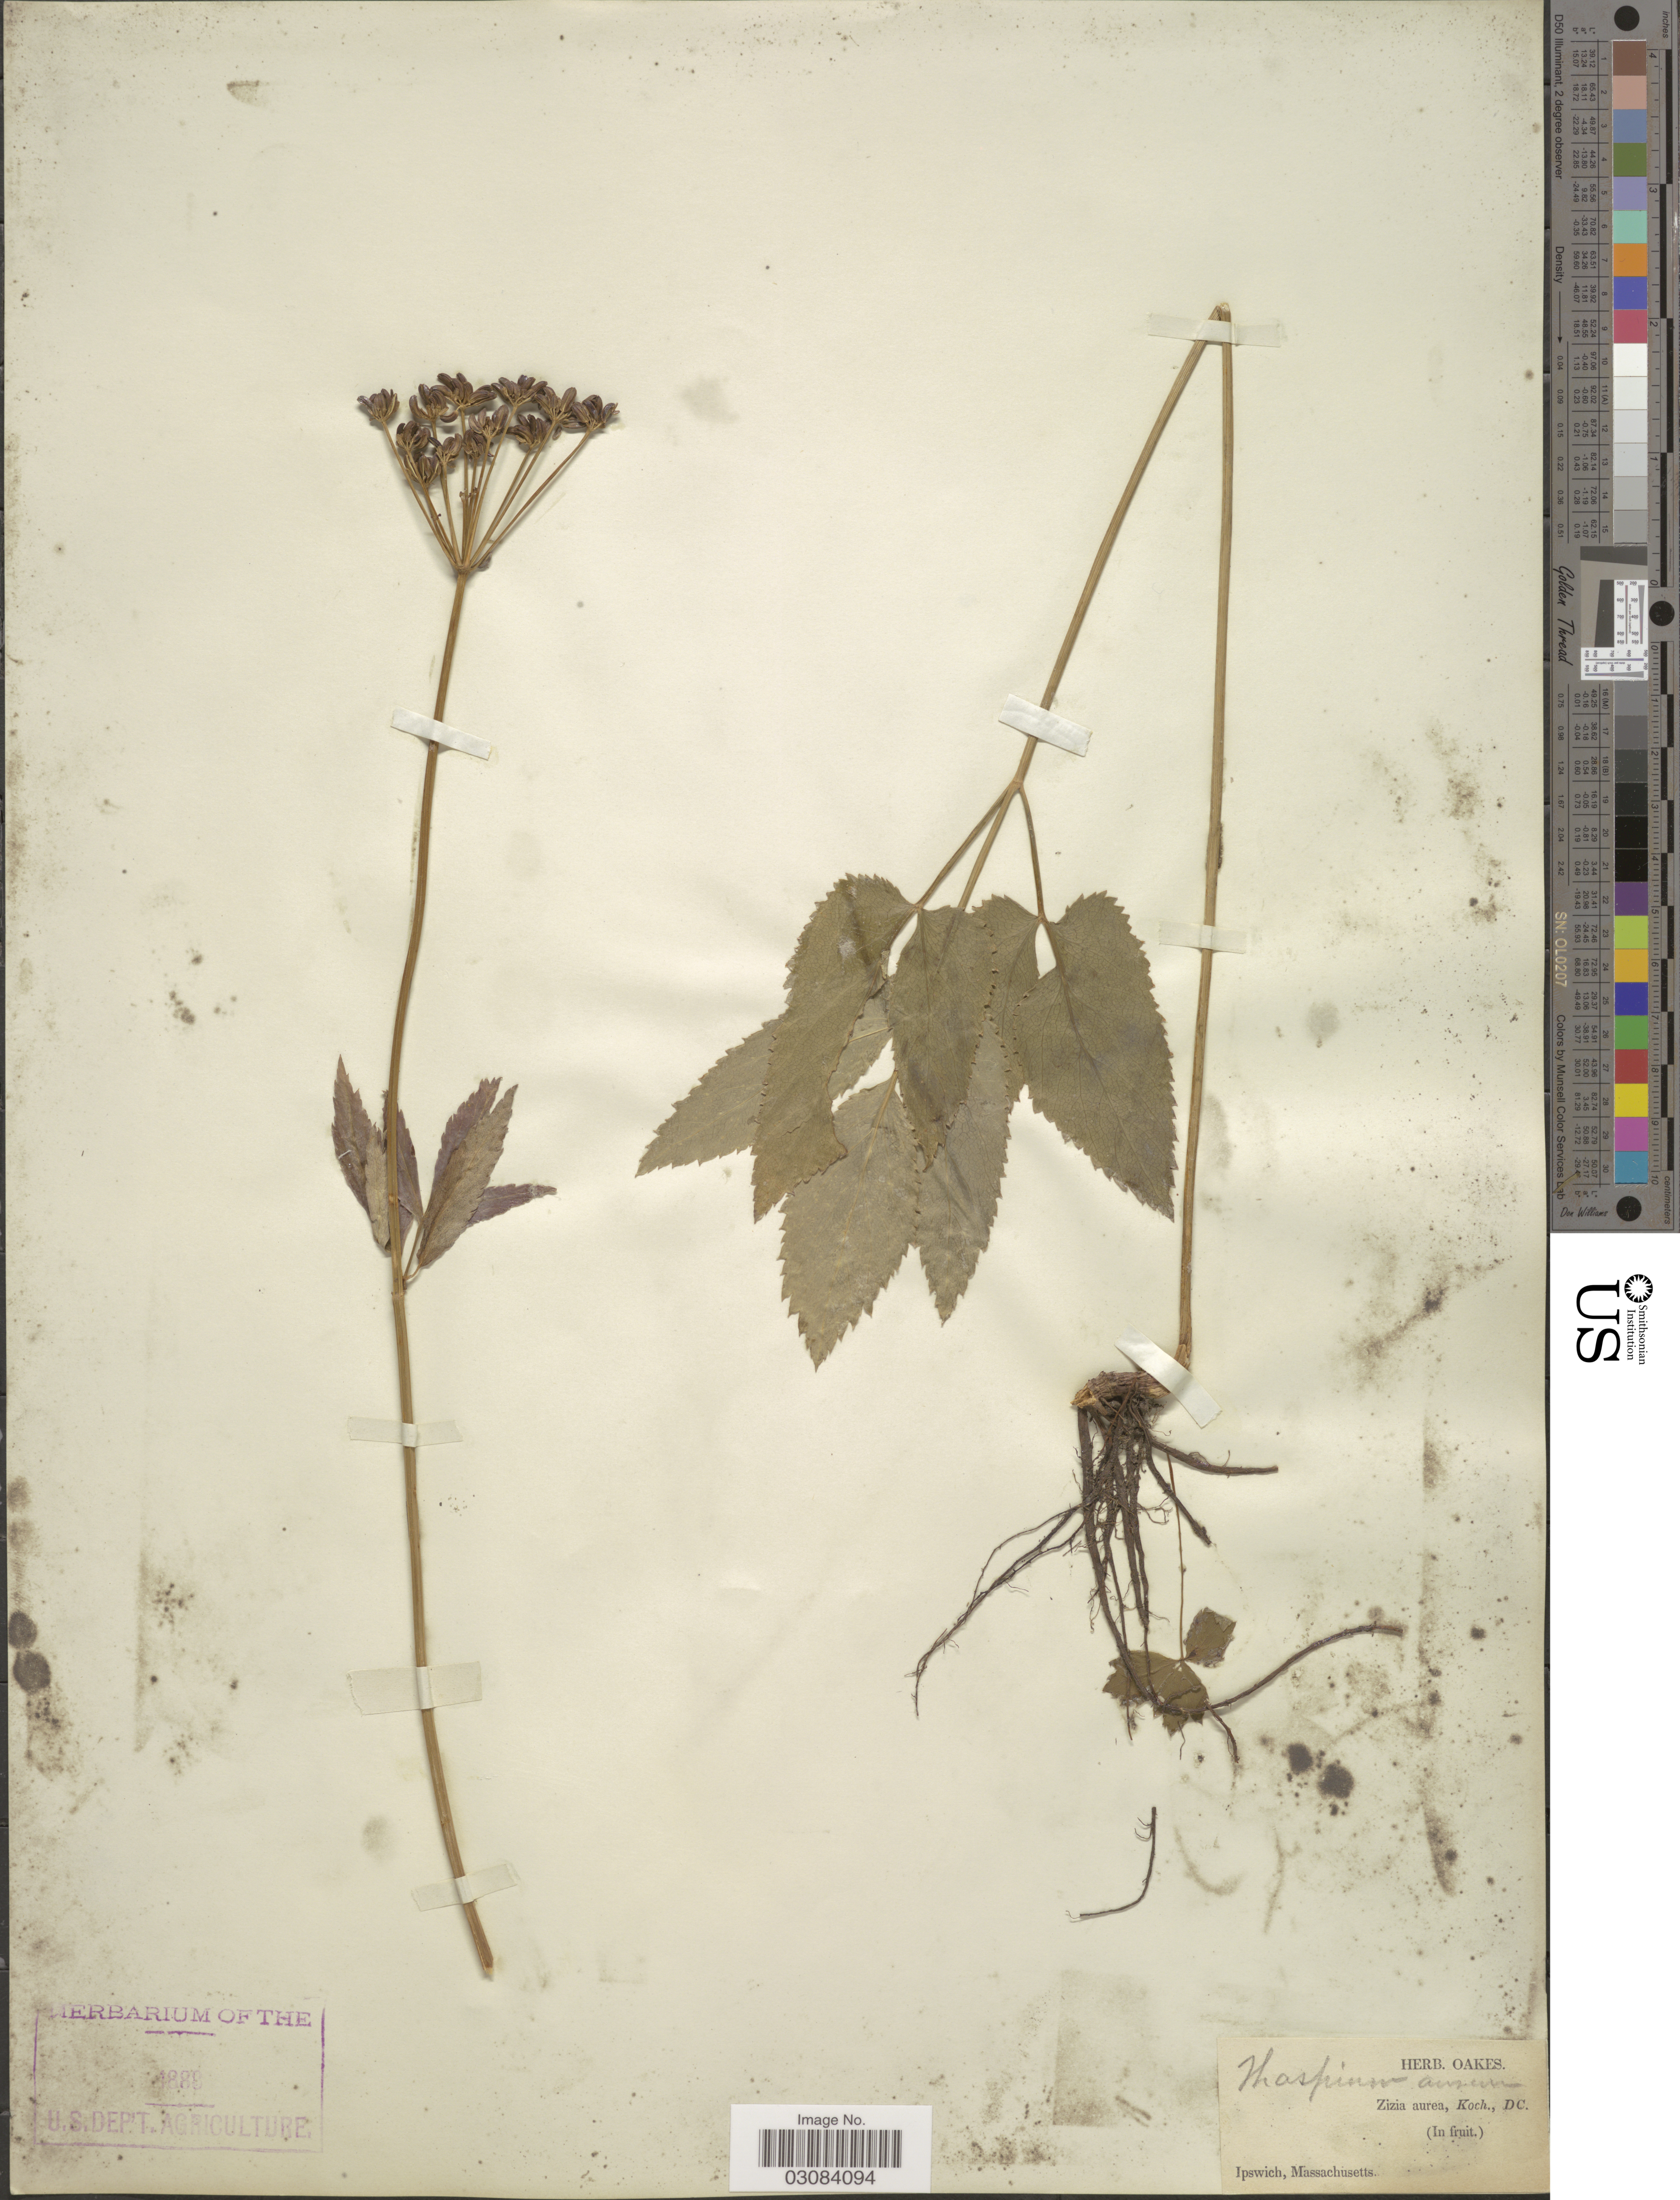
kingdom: Plantae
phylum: Tracheophyta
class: Magnoliopsida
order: Apiales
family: Apiaceae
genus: Zizia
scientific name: Zizia aurea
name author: (L.) Koch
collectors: ex herb. Oakes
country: United States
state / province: Massachusetts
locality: Ipswich.